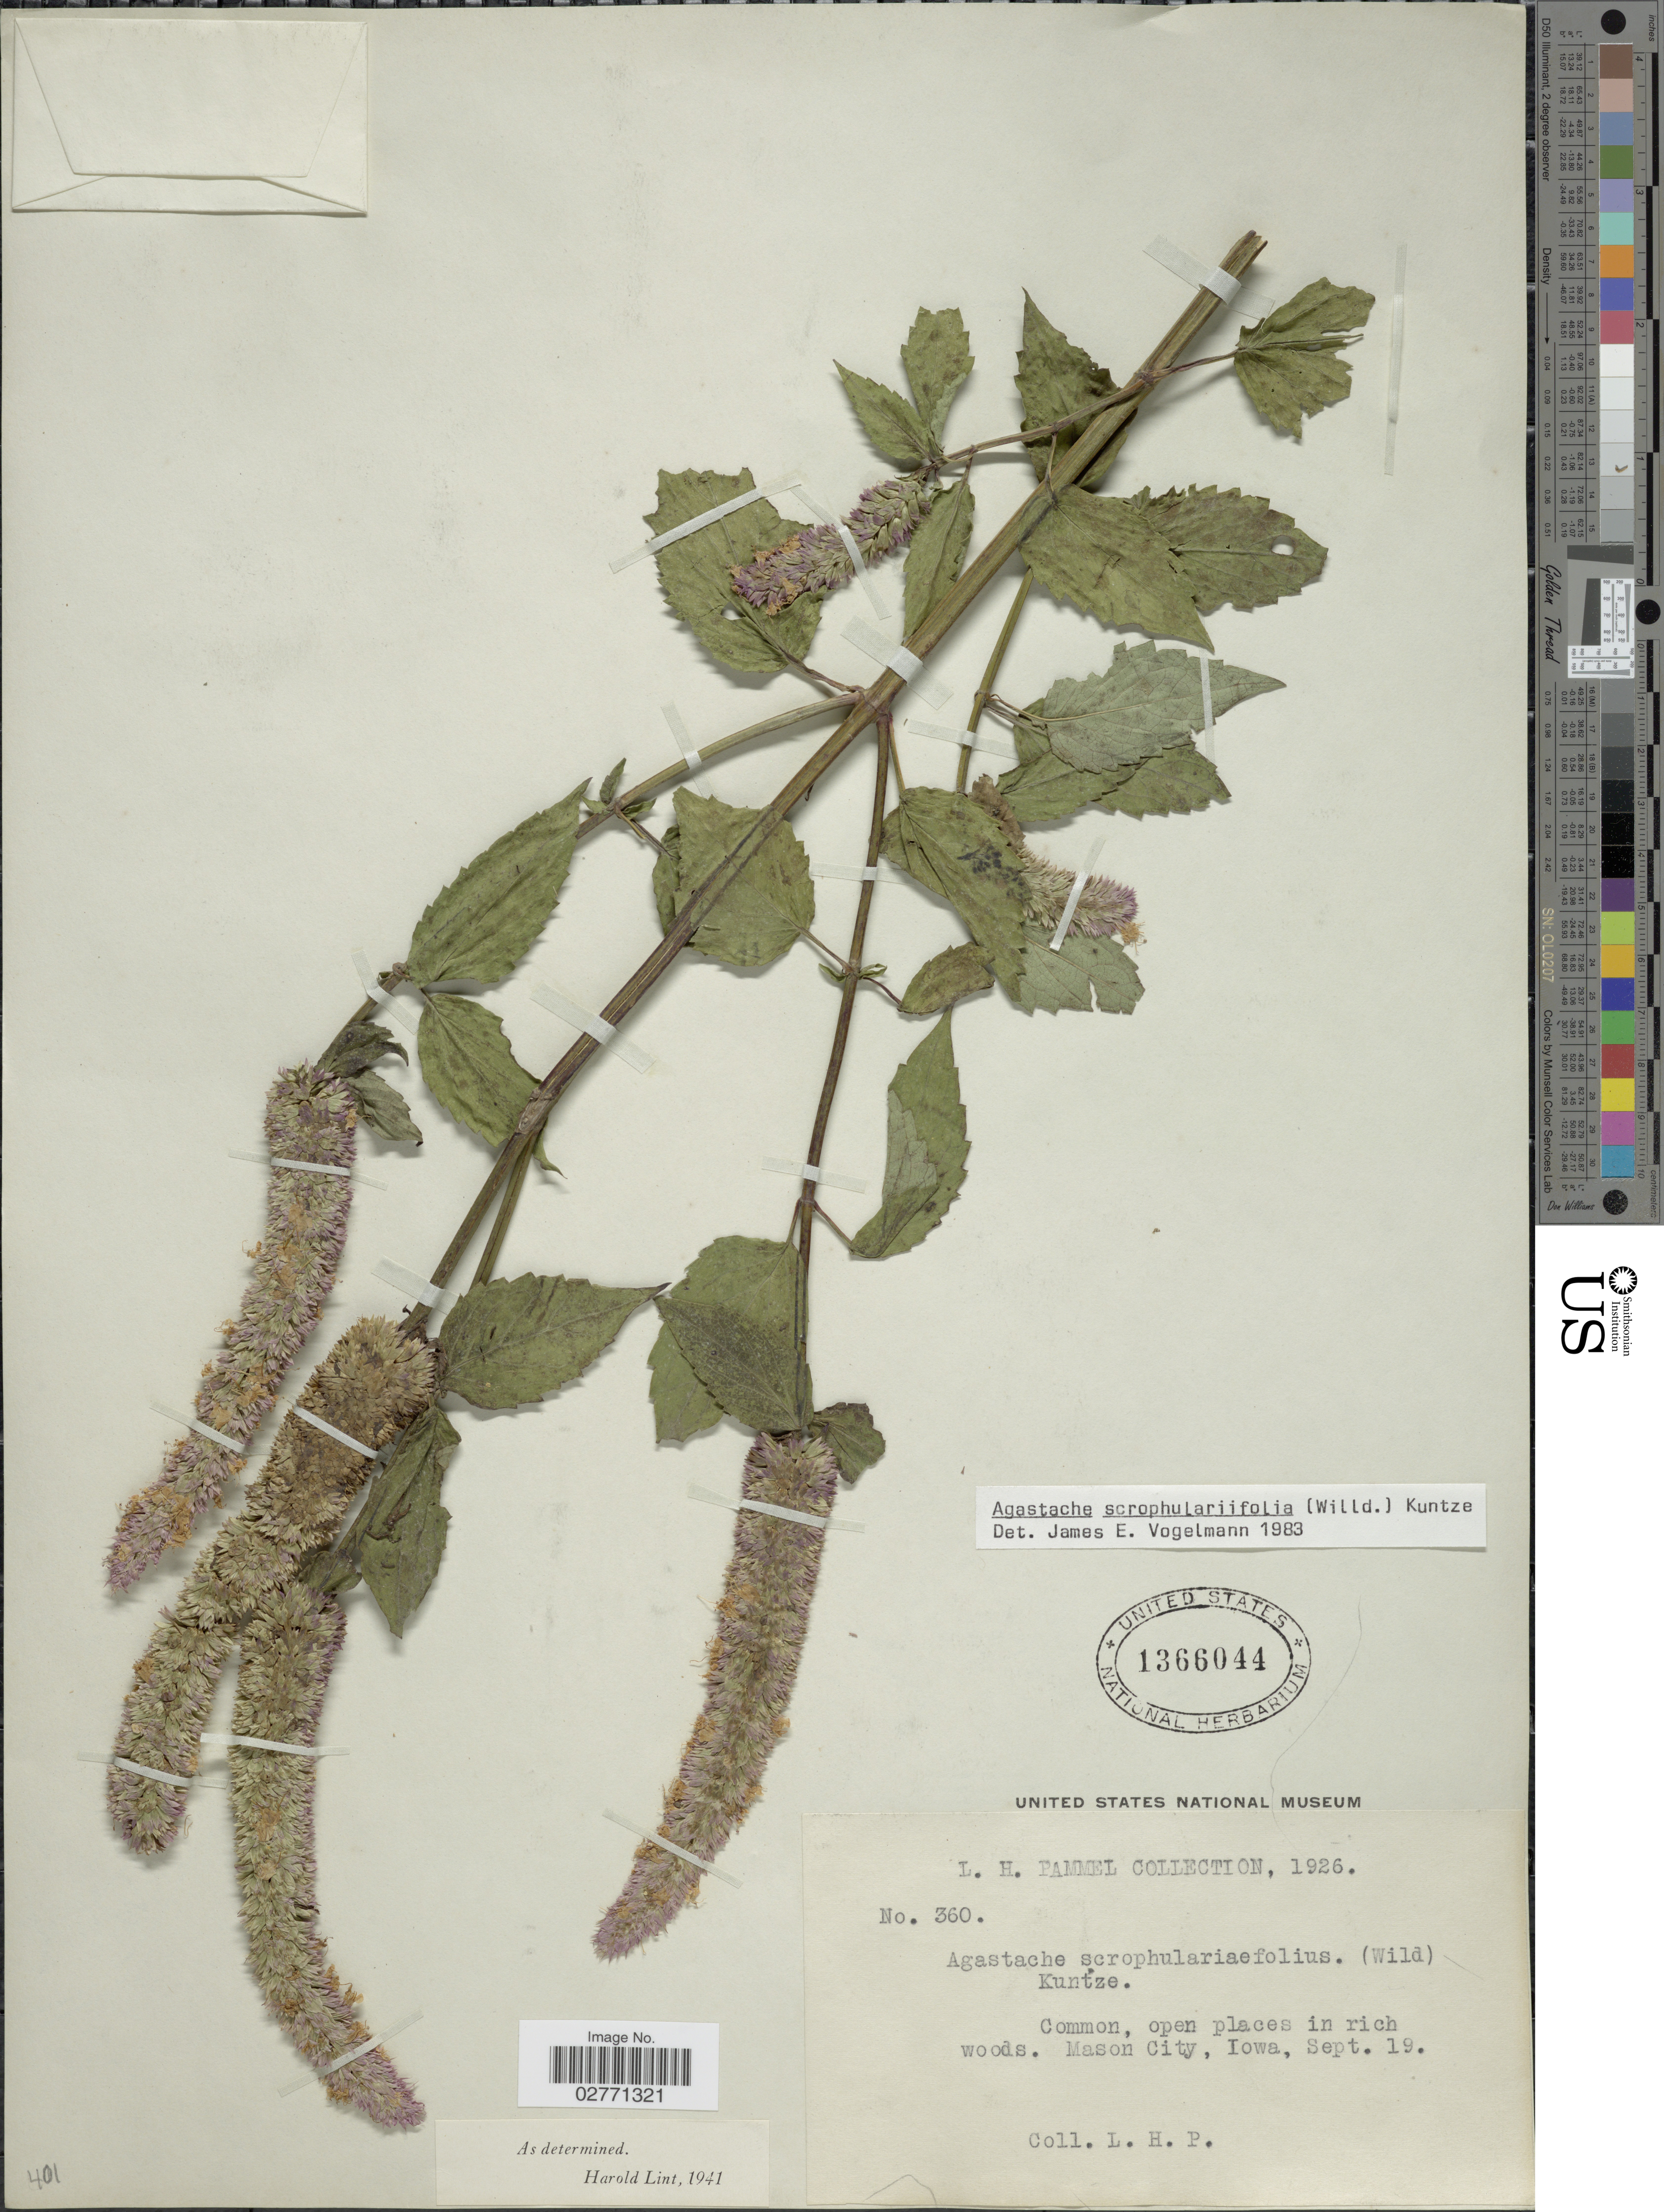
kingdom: Plantae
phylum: Tracheophyta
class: Magnoliopsida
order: Lamiales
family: Lamiaceae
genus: Agastache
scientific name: Agastache scrophulariifolia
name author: (Willd.) Kuntze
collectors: L. Pammell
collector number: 360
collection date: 1926-09-19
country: United States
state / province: Iowa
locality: Mason City.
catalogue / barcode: US 1366044